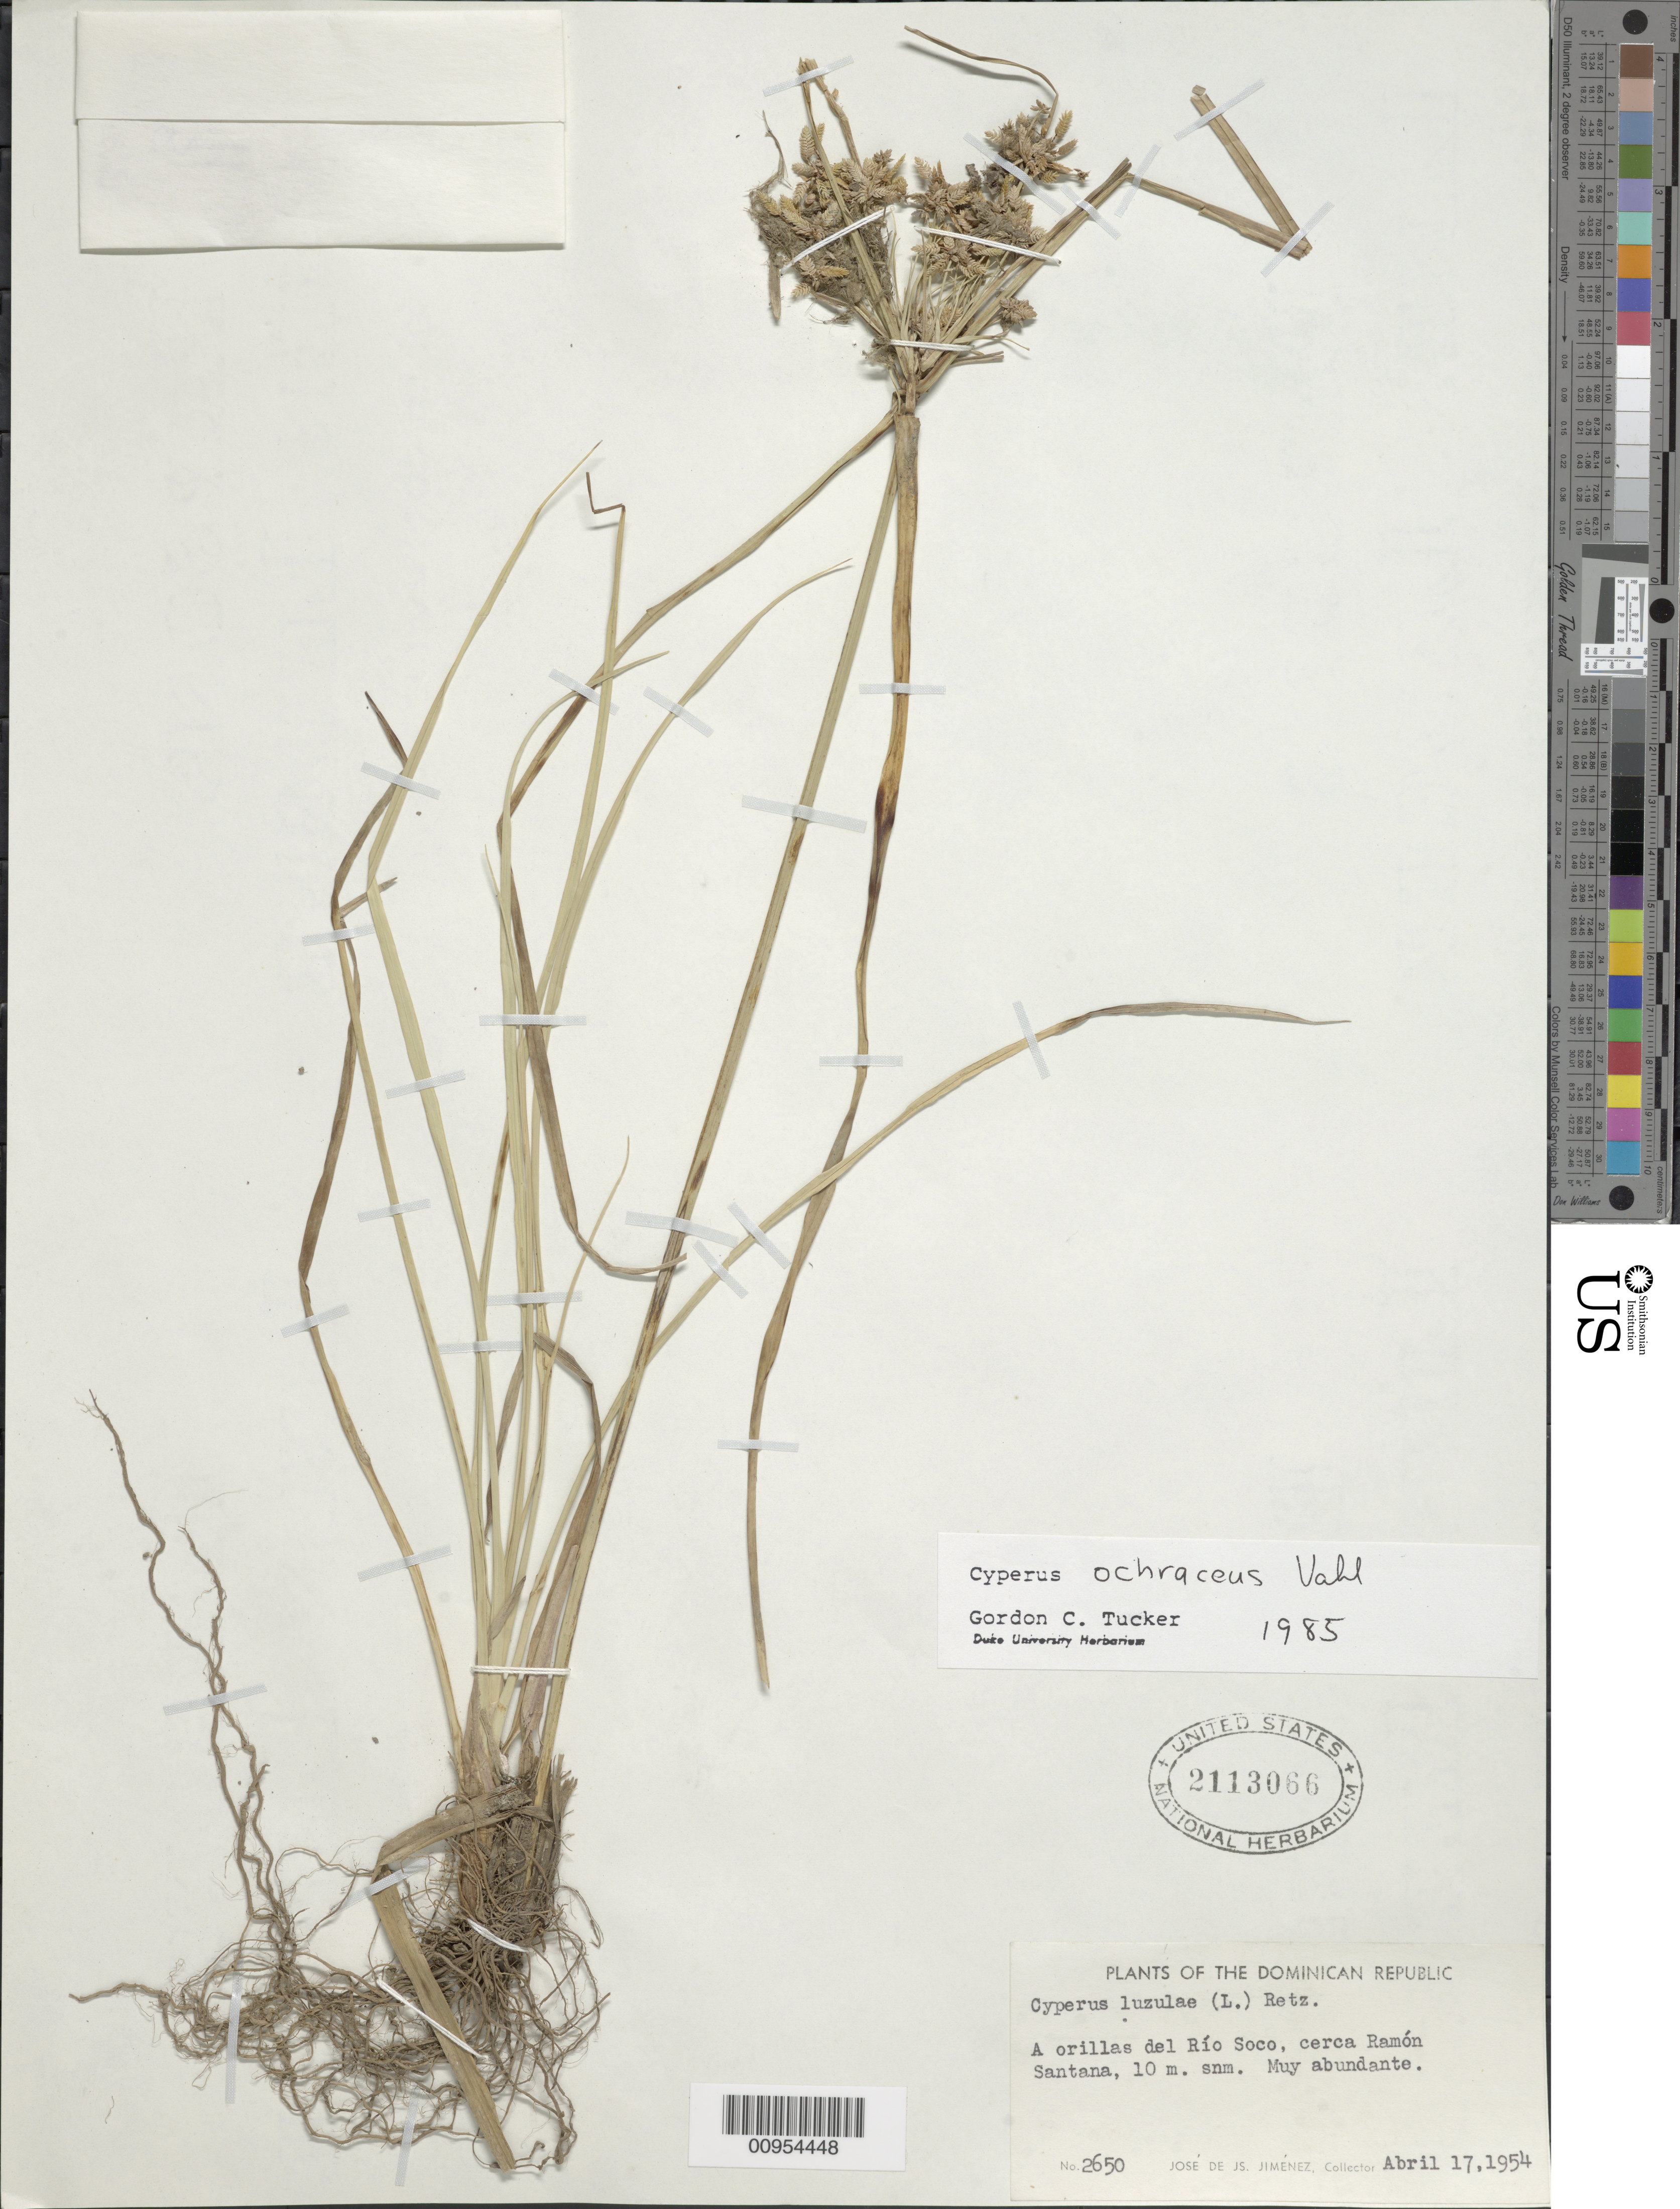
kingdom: Plantae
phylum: Tracheophyta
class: Liliopsida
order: Poales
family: Cyperaceae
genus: Cyperus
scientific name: Cyperus ochraceus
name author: Vahl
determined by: Tucker, G. C.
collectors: J. J. Jiménez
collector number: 2650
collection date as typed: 17 Apr 1954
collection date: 1954-04-17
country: Dominican Republic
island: Hispaniola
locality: A orillas del Río Soco, cerca Ramón Santana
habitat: A orillas del río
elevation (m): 10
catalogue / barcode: US 2113066